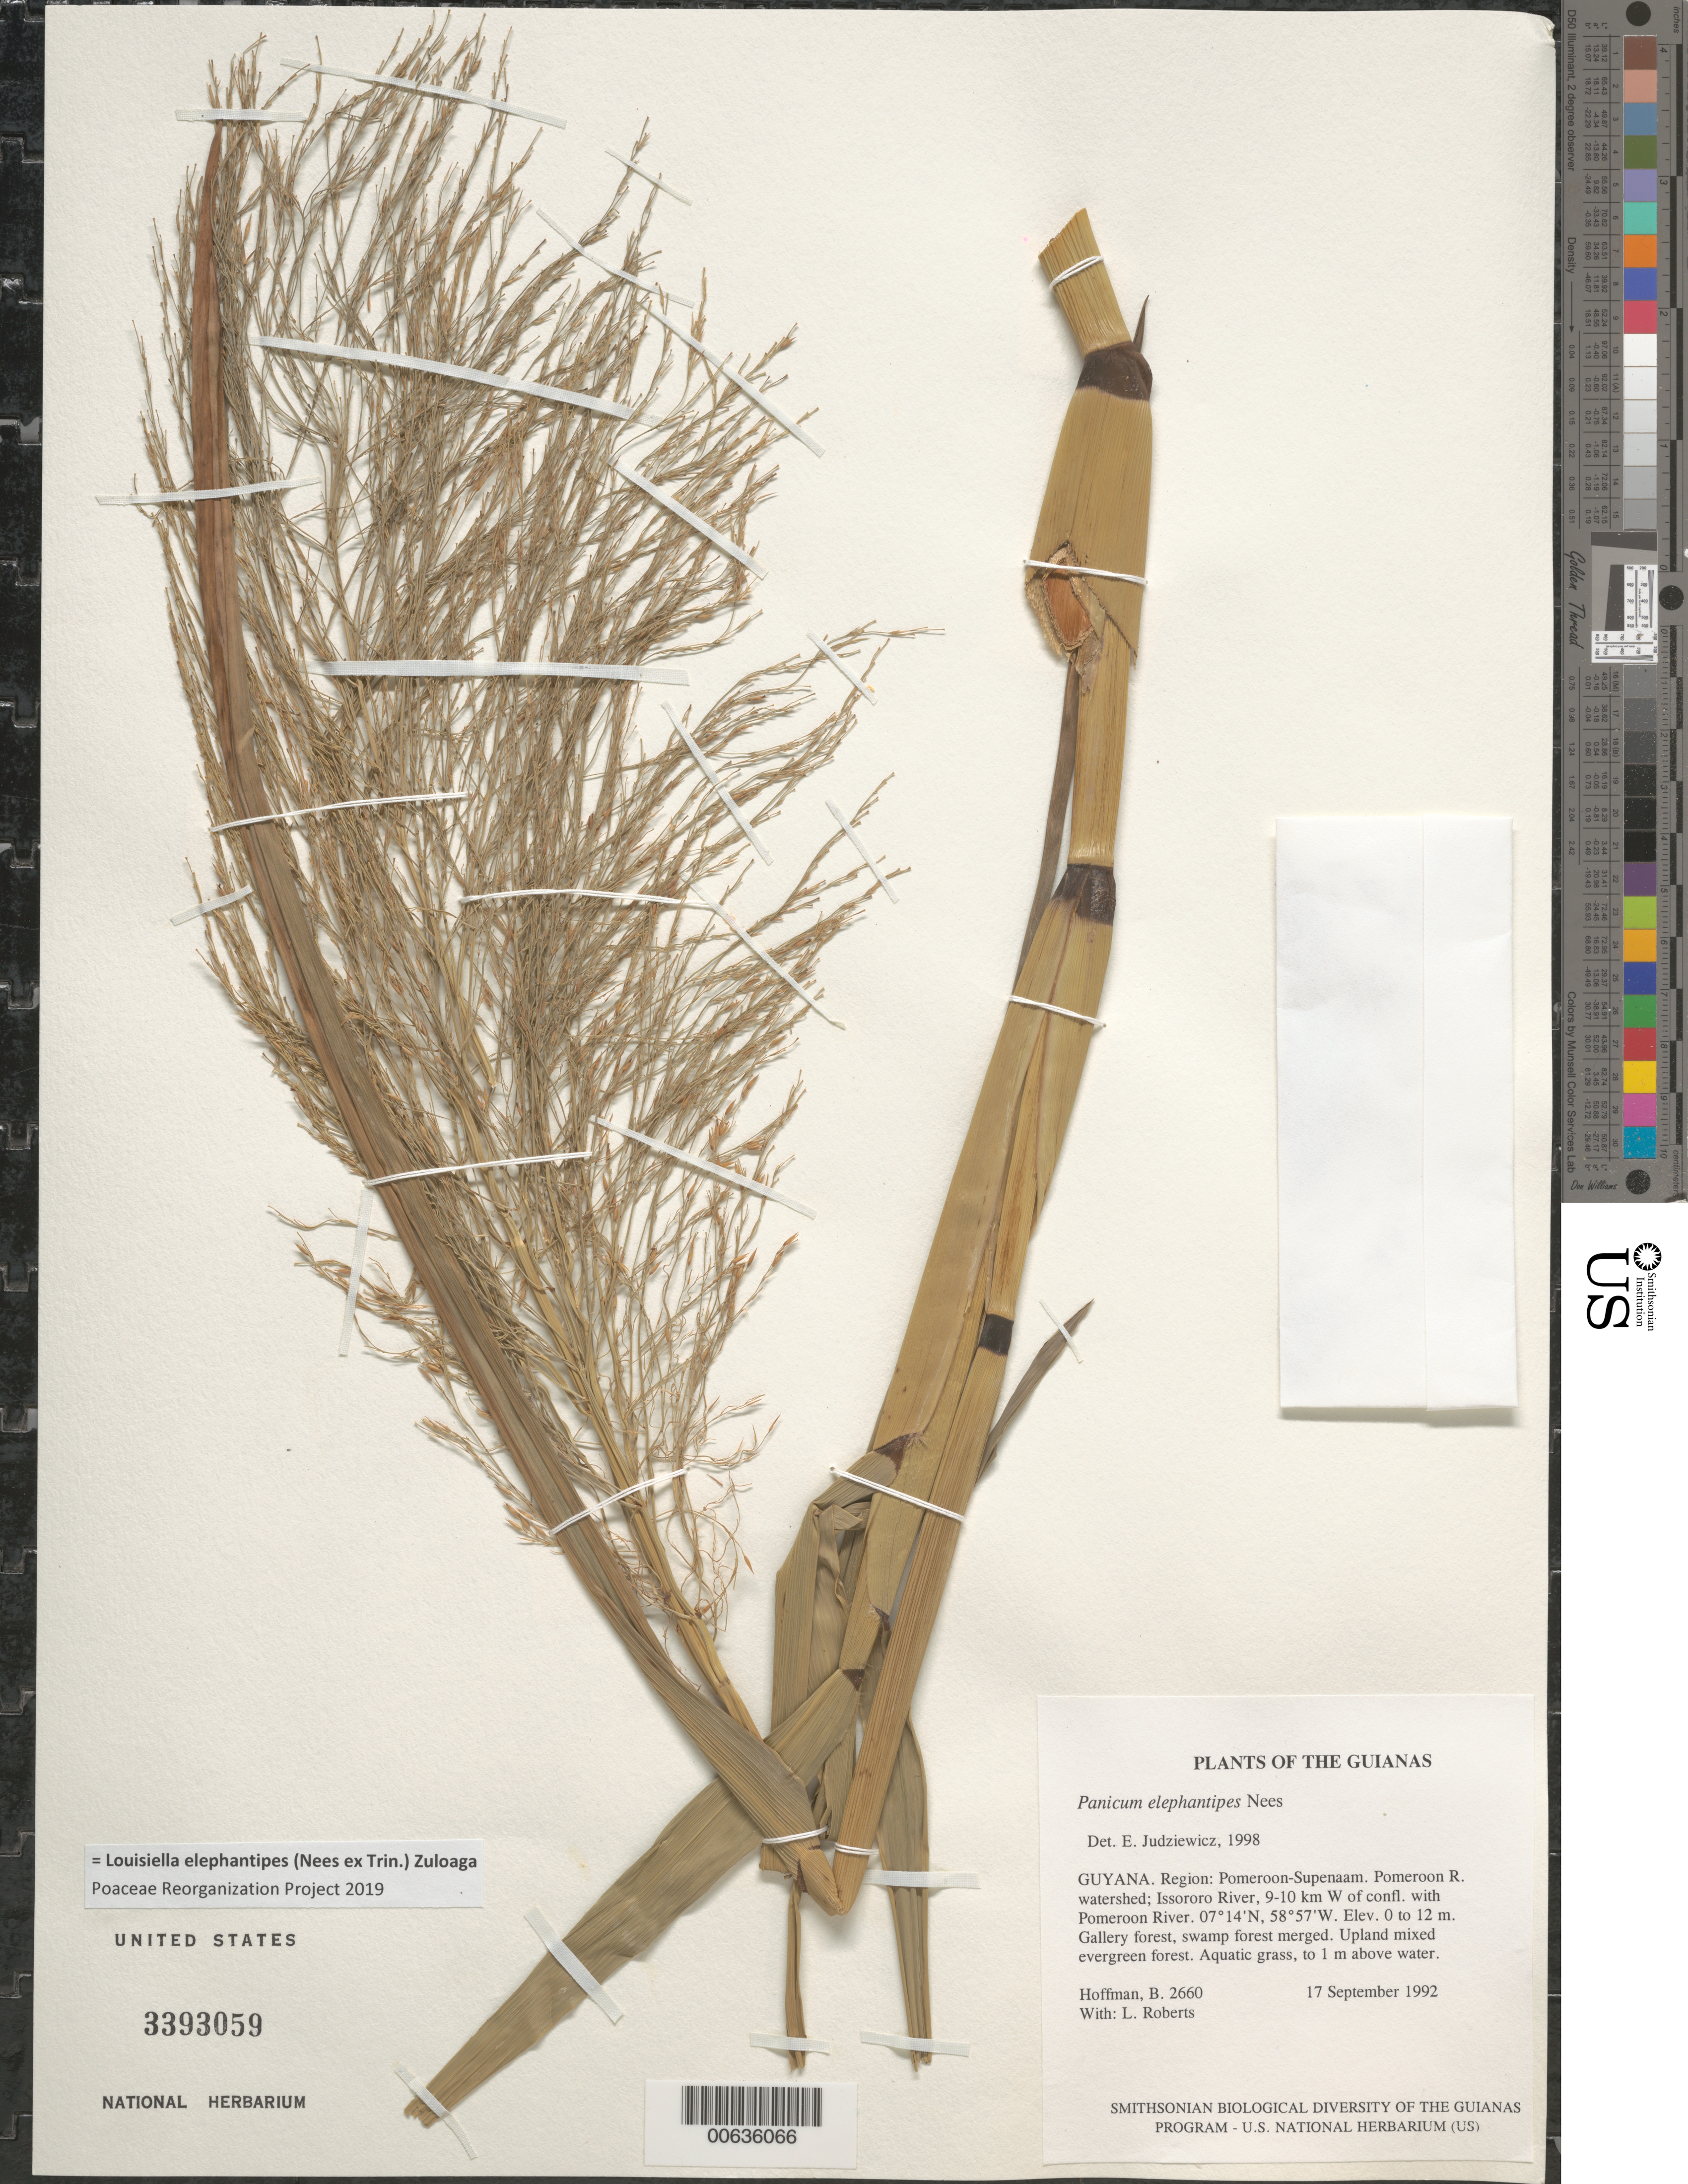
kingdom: Plantae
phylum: Tracheophyta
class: Liliopsida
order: Poales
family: Poaceae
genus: Louisiella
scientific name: Louisiella elephantipes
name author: (Nees ex Trin.) Zuloaga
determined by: Poaceae Reorganization Project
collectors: B. Hoffman & L. Roberts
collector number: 2660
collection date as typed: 17 September 1992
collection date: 1992-09-17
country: Guyana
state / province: Pomeroon-Supenaam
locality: Pomeroon River watershed; Issororo River, 9-10 km W of confluence with Pomeroon River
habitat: Gallery forest, swamp forest merged. Upland mixed evergreen forest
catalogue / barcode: US 3393059